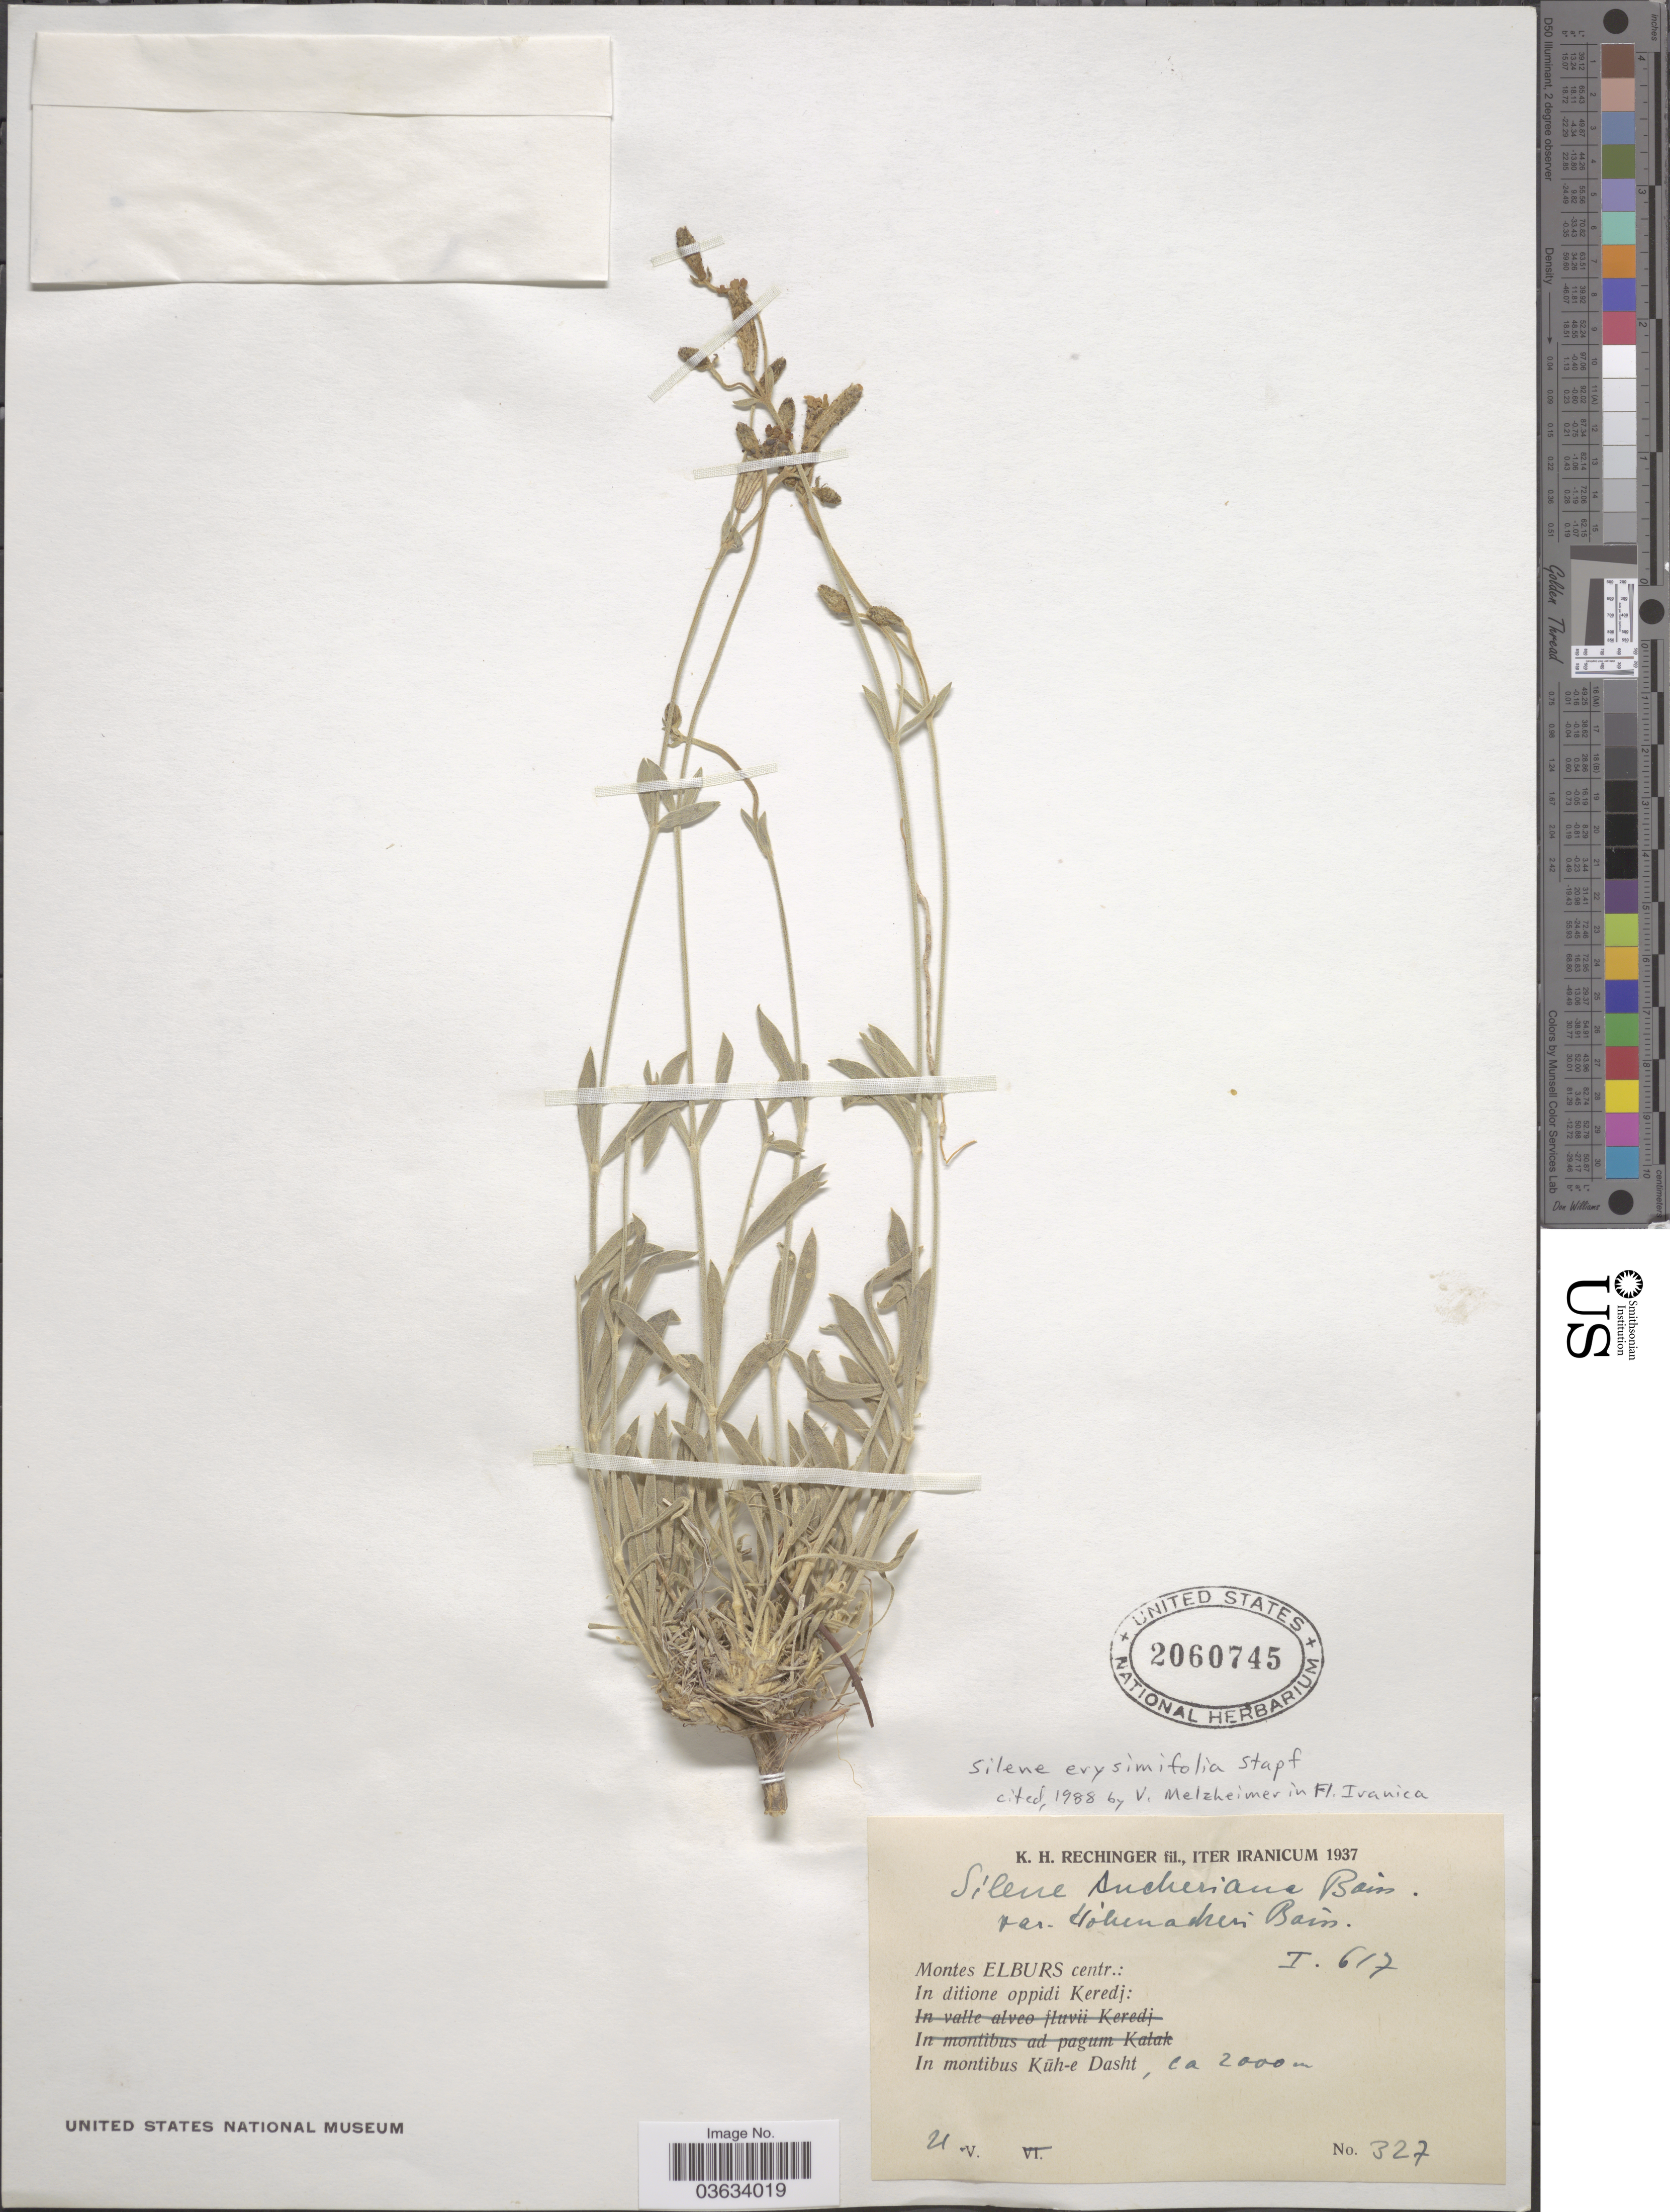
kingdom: Plantae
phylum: Tracheophyta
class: Magnoliopsida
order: Caryophyllales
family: Caryophyllaceae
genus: Silene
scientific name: Silene erysimifolia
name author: Stapf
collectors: K. H. Rechinger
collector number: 327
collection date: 1937-05-21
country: Iran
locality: Montes Elburs centr.: In ditione oppidi Keredj. In montibus Kūh-e Dasht.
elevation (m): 2000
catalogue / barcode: US 2060745